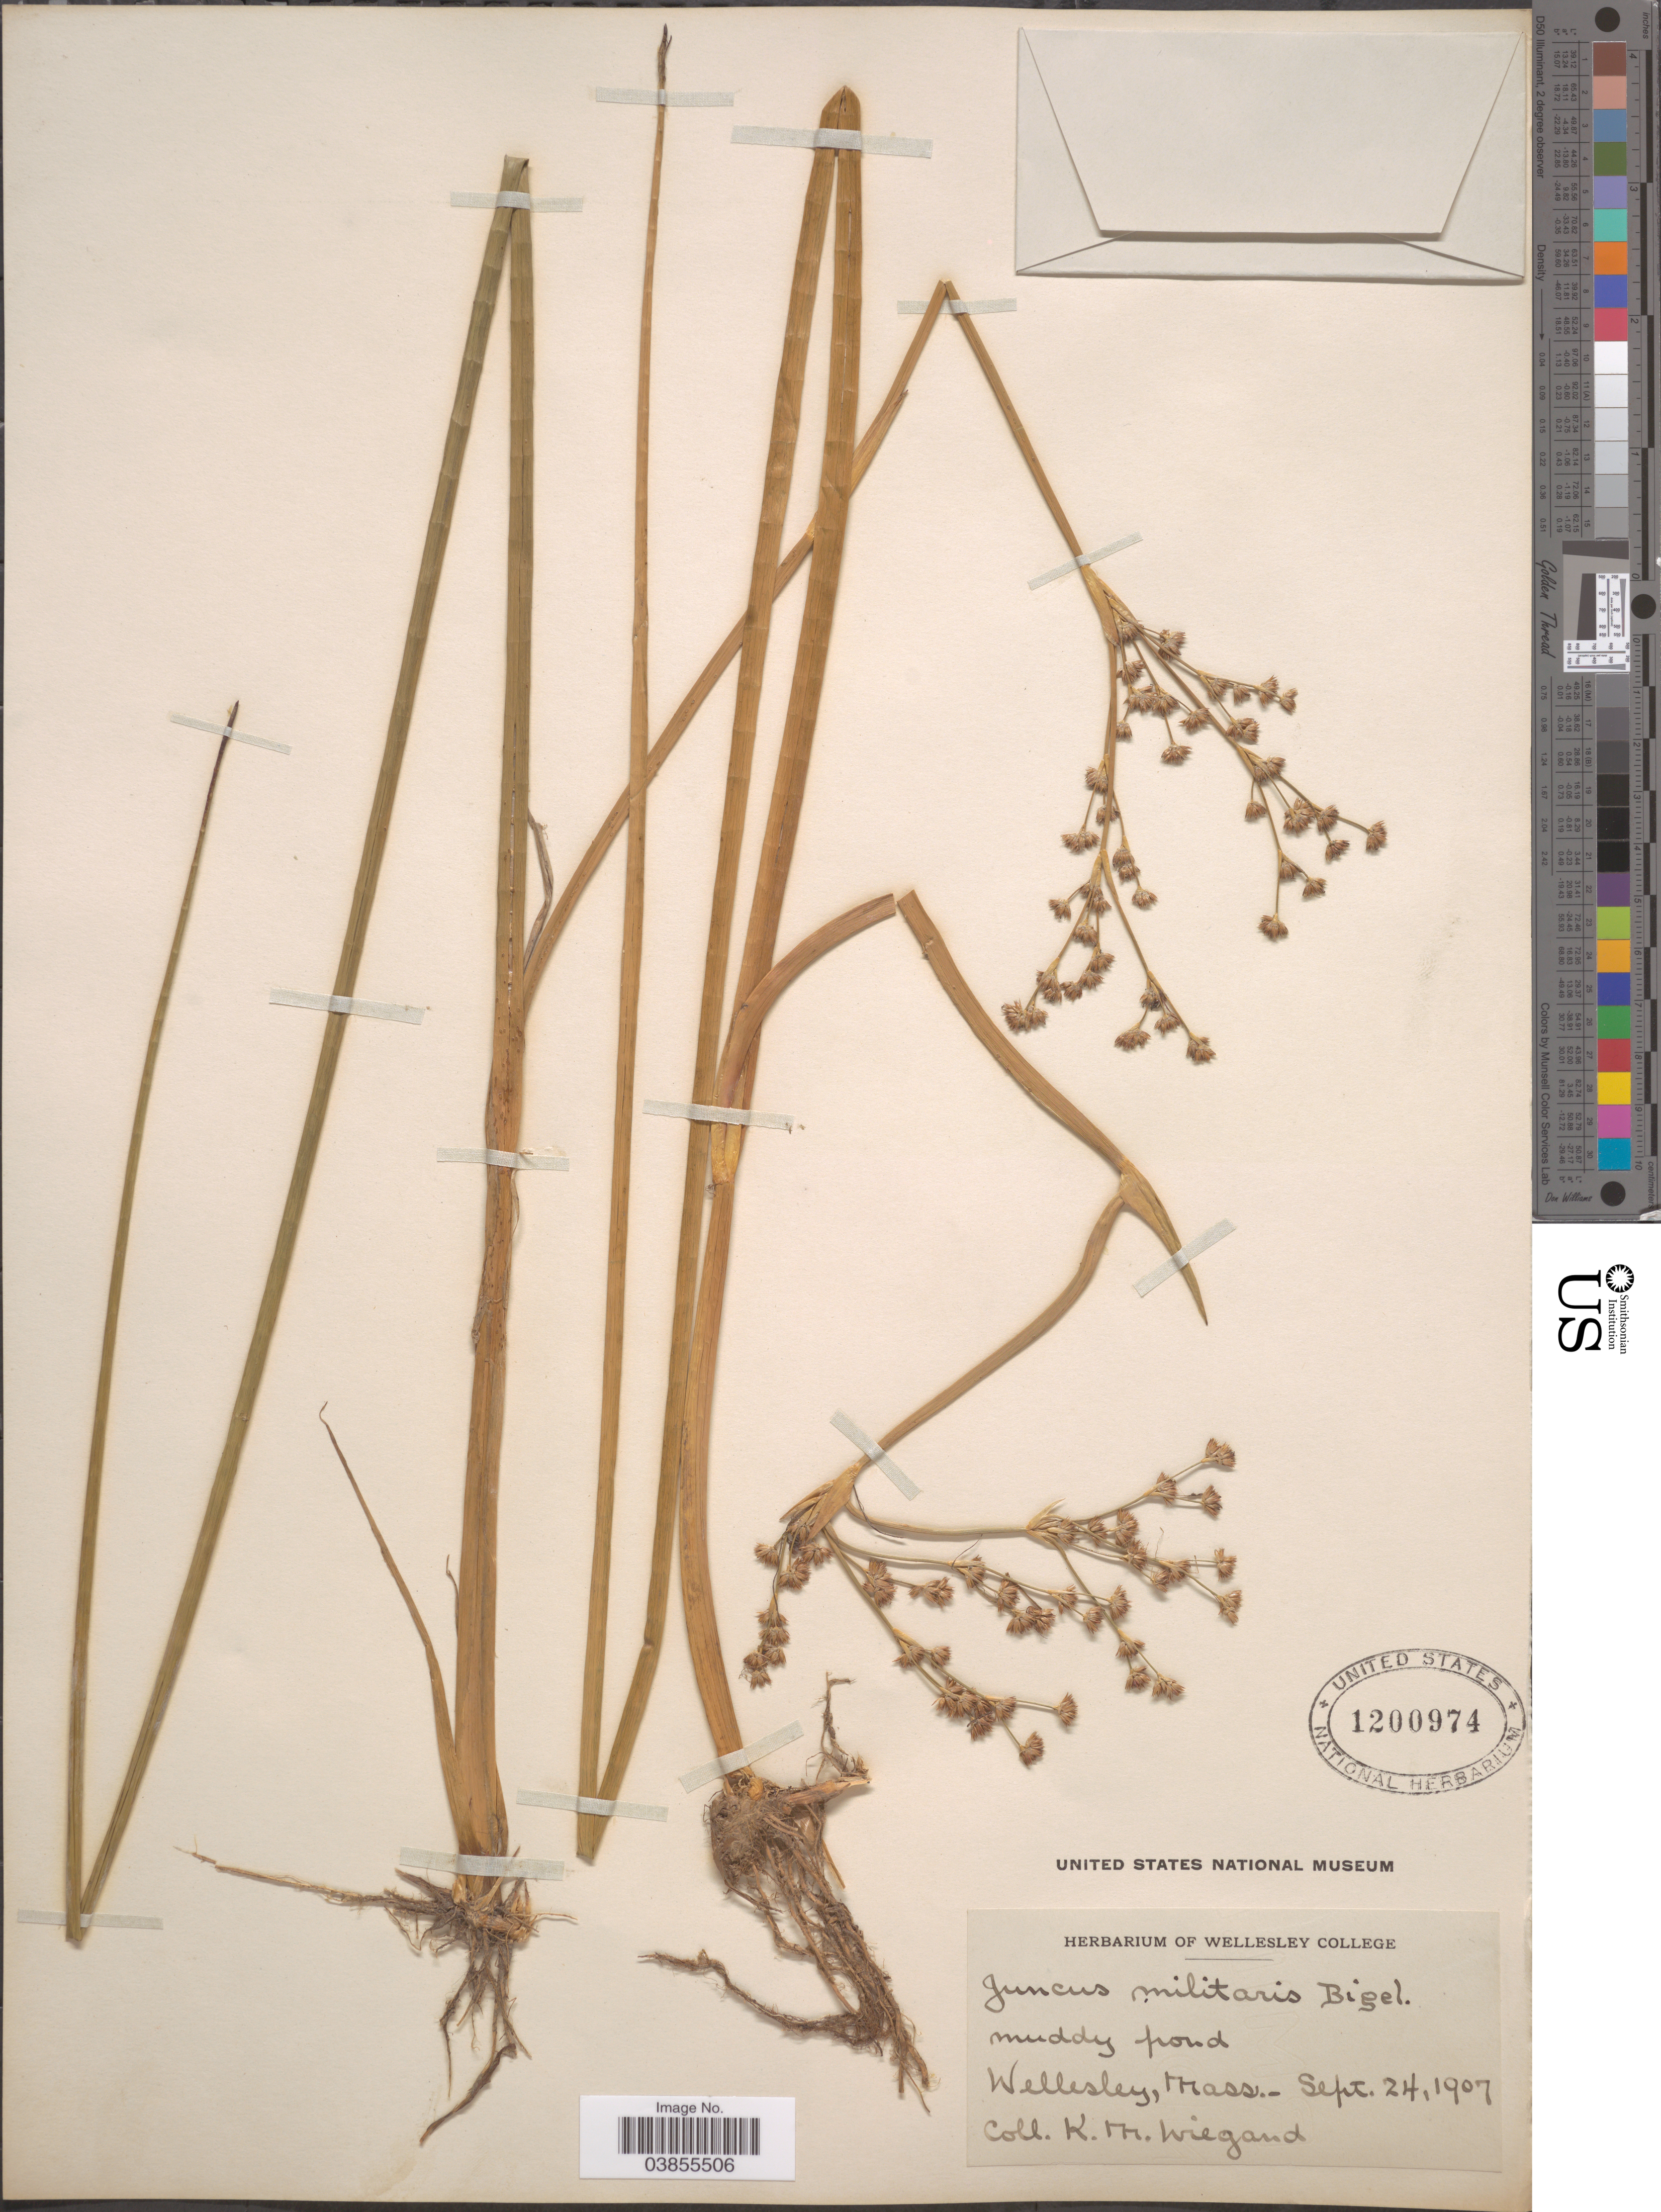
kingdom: Plantae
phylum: Tracheophyta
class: Liliopsida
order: Poales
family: Juncaceae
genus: Juncus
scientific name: Juncus militaris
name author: Bigelow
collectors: K. M. Wiegand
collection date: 1907-09-24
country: United States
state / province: Massachusetts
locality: Wellesley.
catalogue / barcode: US 1200974